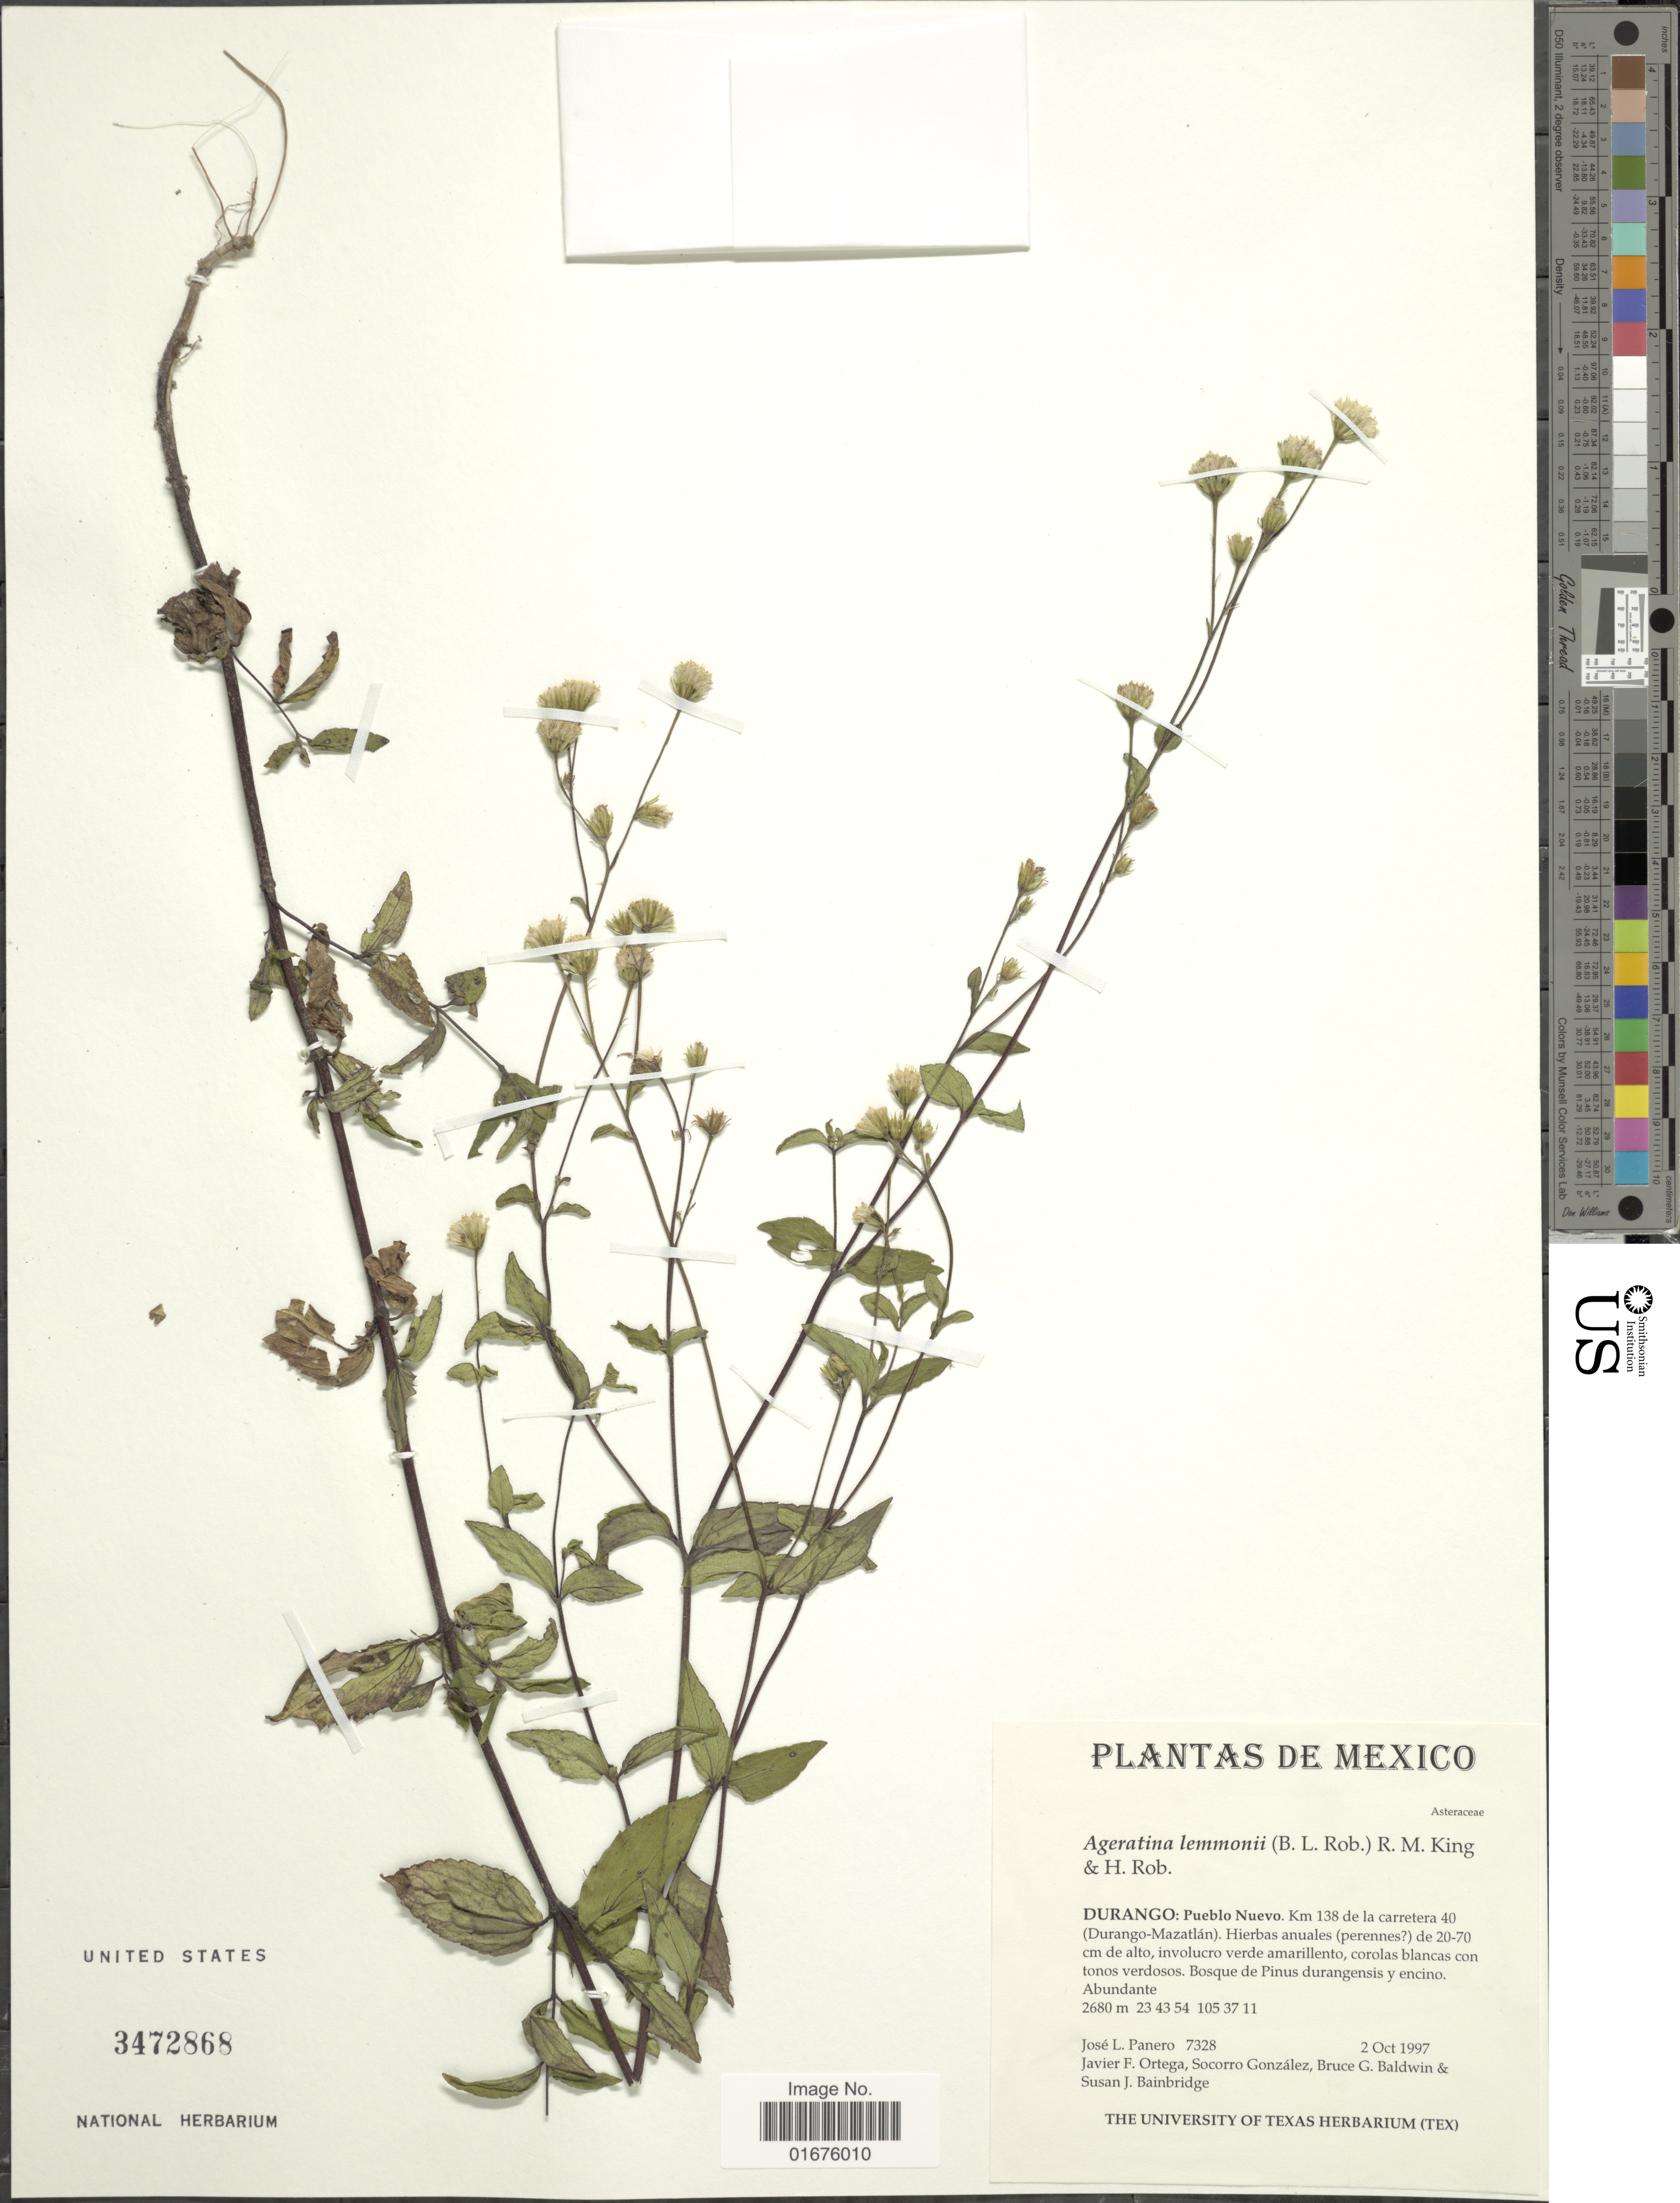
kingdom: Plantae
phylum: Tracheophyta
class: Magnoliopsida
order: Asterales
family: Asteraceae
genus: Ageratina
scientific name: Ageratina lemmonii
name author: (B.L. Rob.) R.M. King & H. Rob.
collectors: J. L. Panero, J. Ortega, S. González, B. Baldwin & S. Bainbridge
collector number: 7328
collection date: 1997-10-02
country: Mexico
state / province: Durango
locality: Pueblo Nuevo, km 138 de la carretera 40 (Durango-Mazatlán), Bosque de Pinus durangensis y encino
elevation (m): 2680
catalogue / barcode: US 3472868